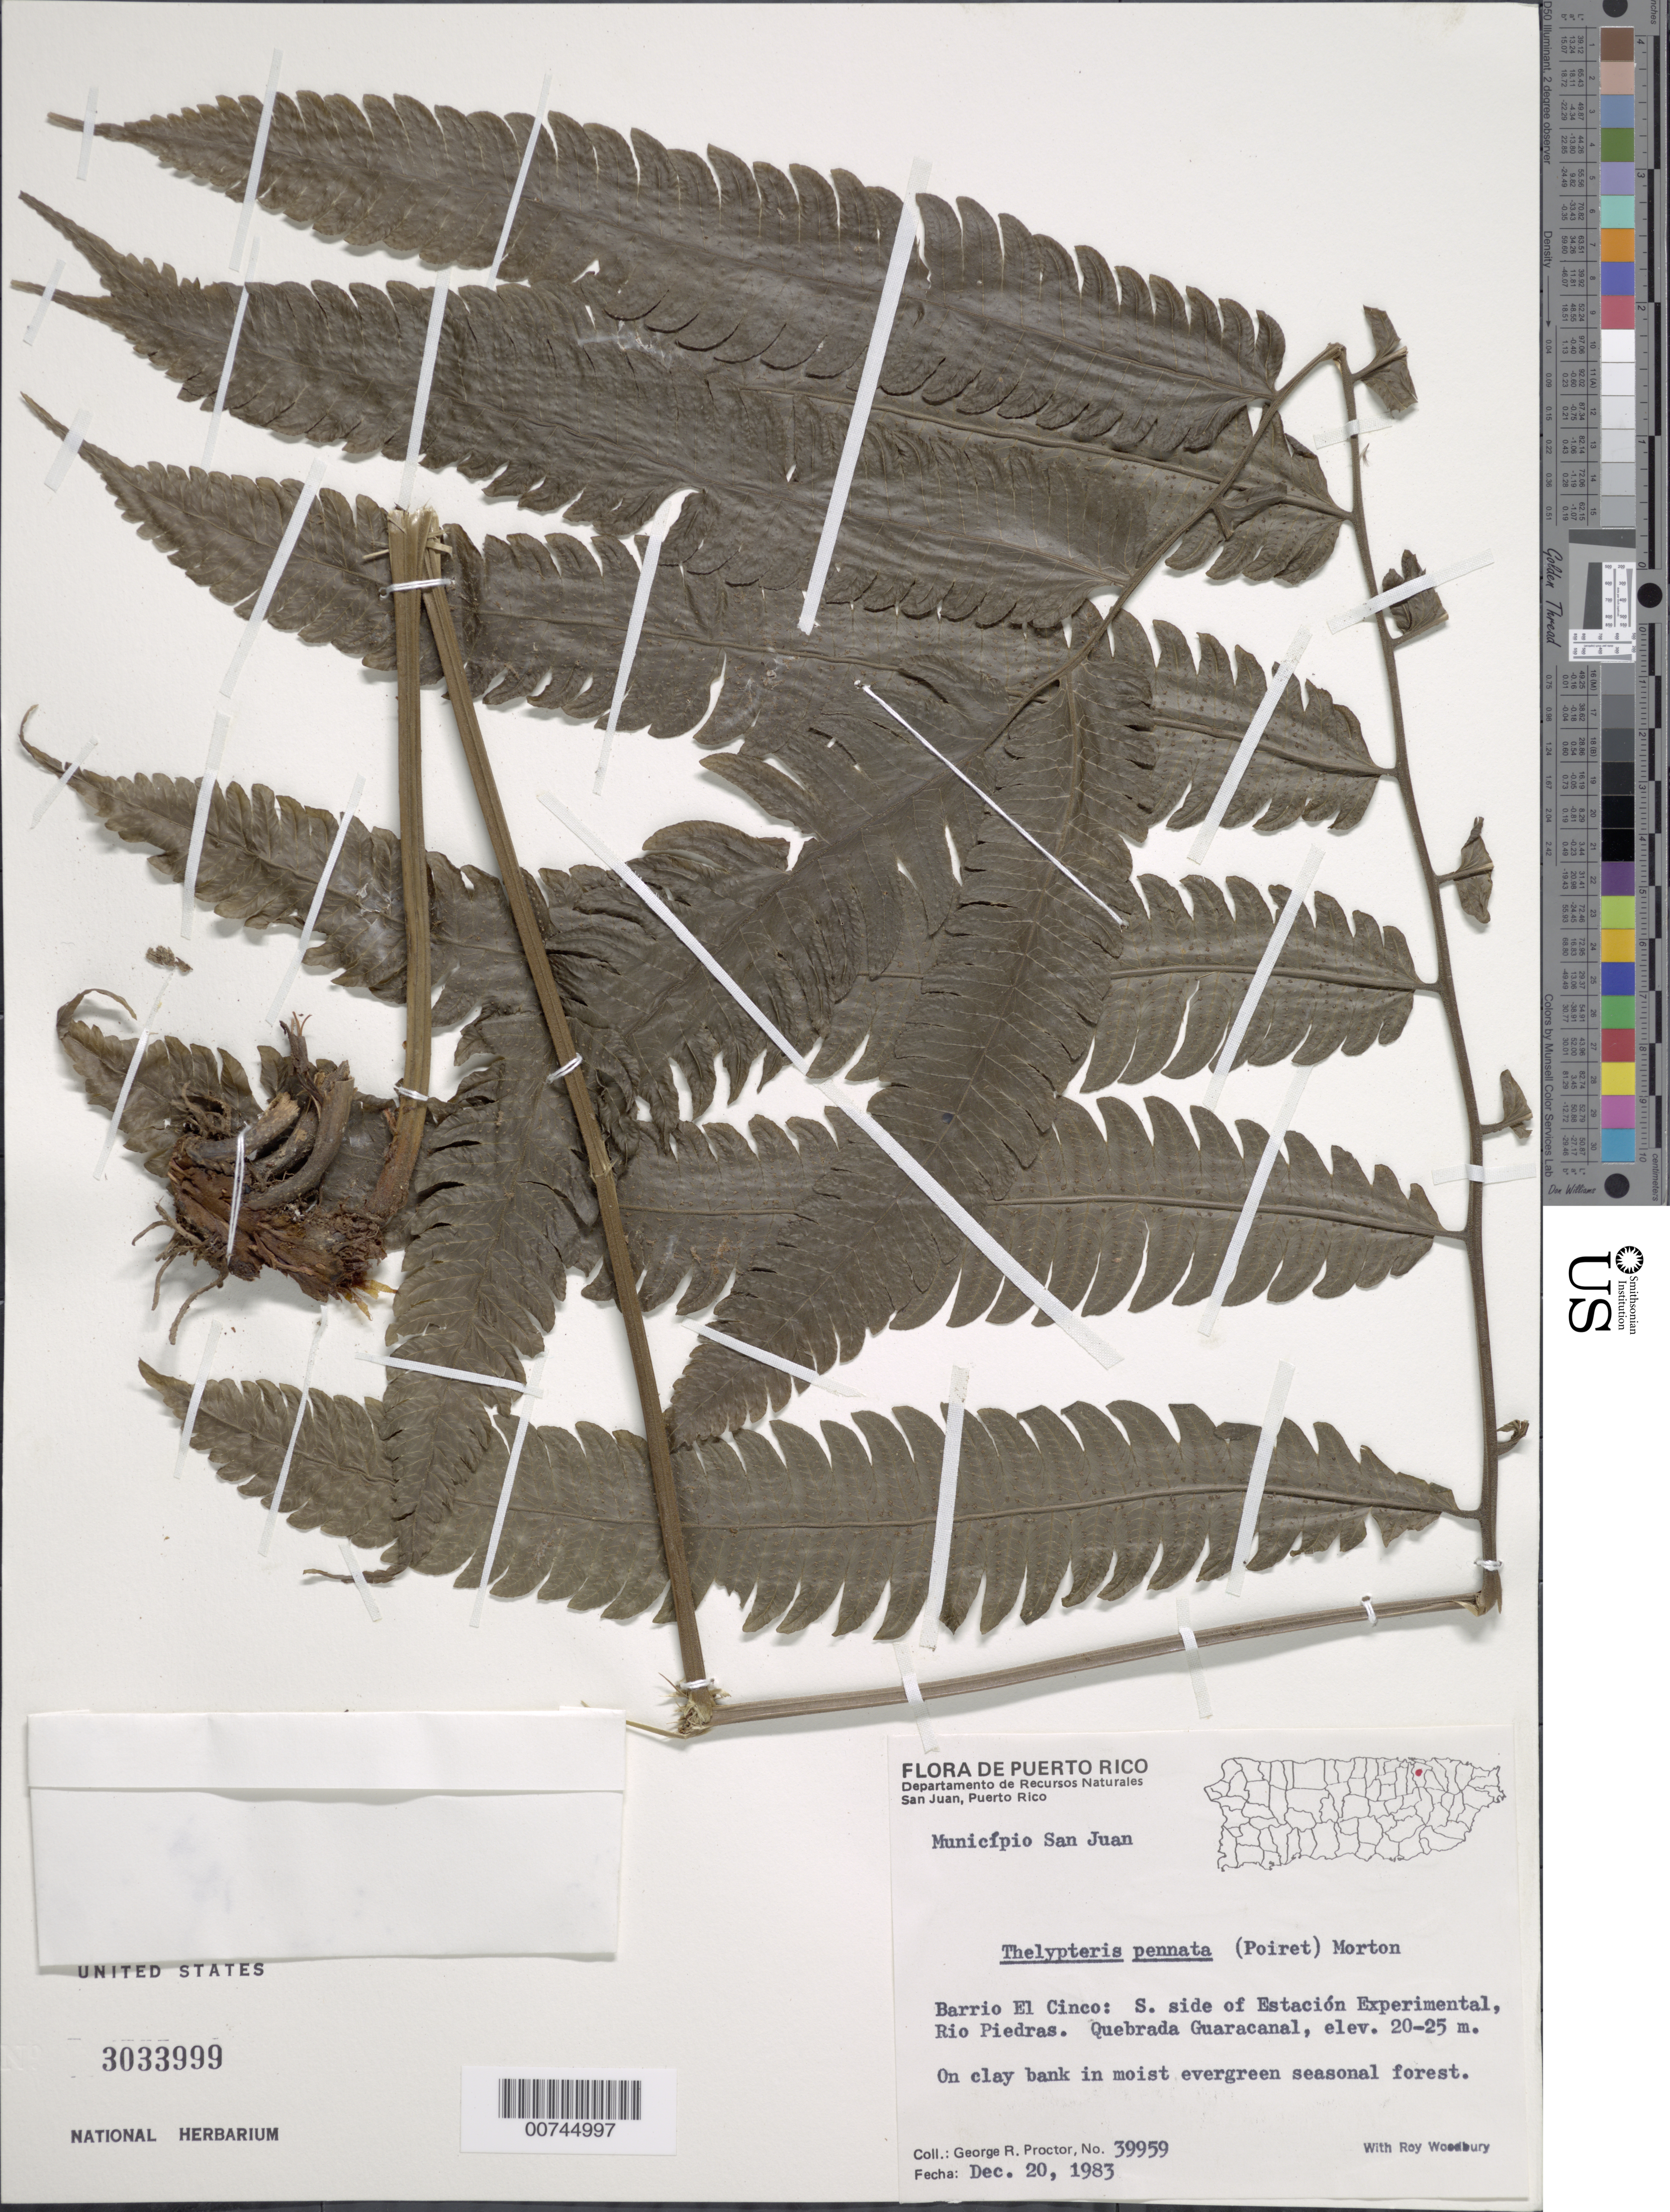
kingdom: Plantae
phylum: Tracheophyta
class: Polypodiopsida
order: Polypodiales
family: Thelypteridaceae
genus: Goniopteris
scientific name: Goniopteris pennata (Poir.) comb. nov., ined 2015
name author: (Poir.)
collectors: G. R. Proctor & R. O. Woodbury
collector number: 39959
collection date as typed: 20 Dec 1983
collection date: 1983-12-20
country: Puerto Rico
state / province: San Juan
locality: Barrio El Cinco: S side of Estación Experimental, Río Piedras. Quebrada Guaracanal. Municipio San Juan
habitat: On clay bank in moist evergreen seasonal forest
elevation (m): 20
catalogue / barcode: US 3033999